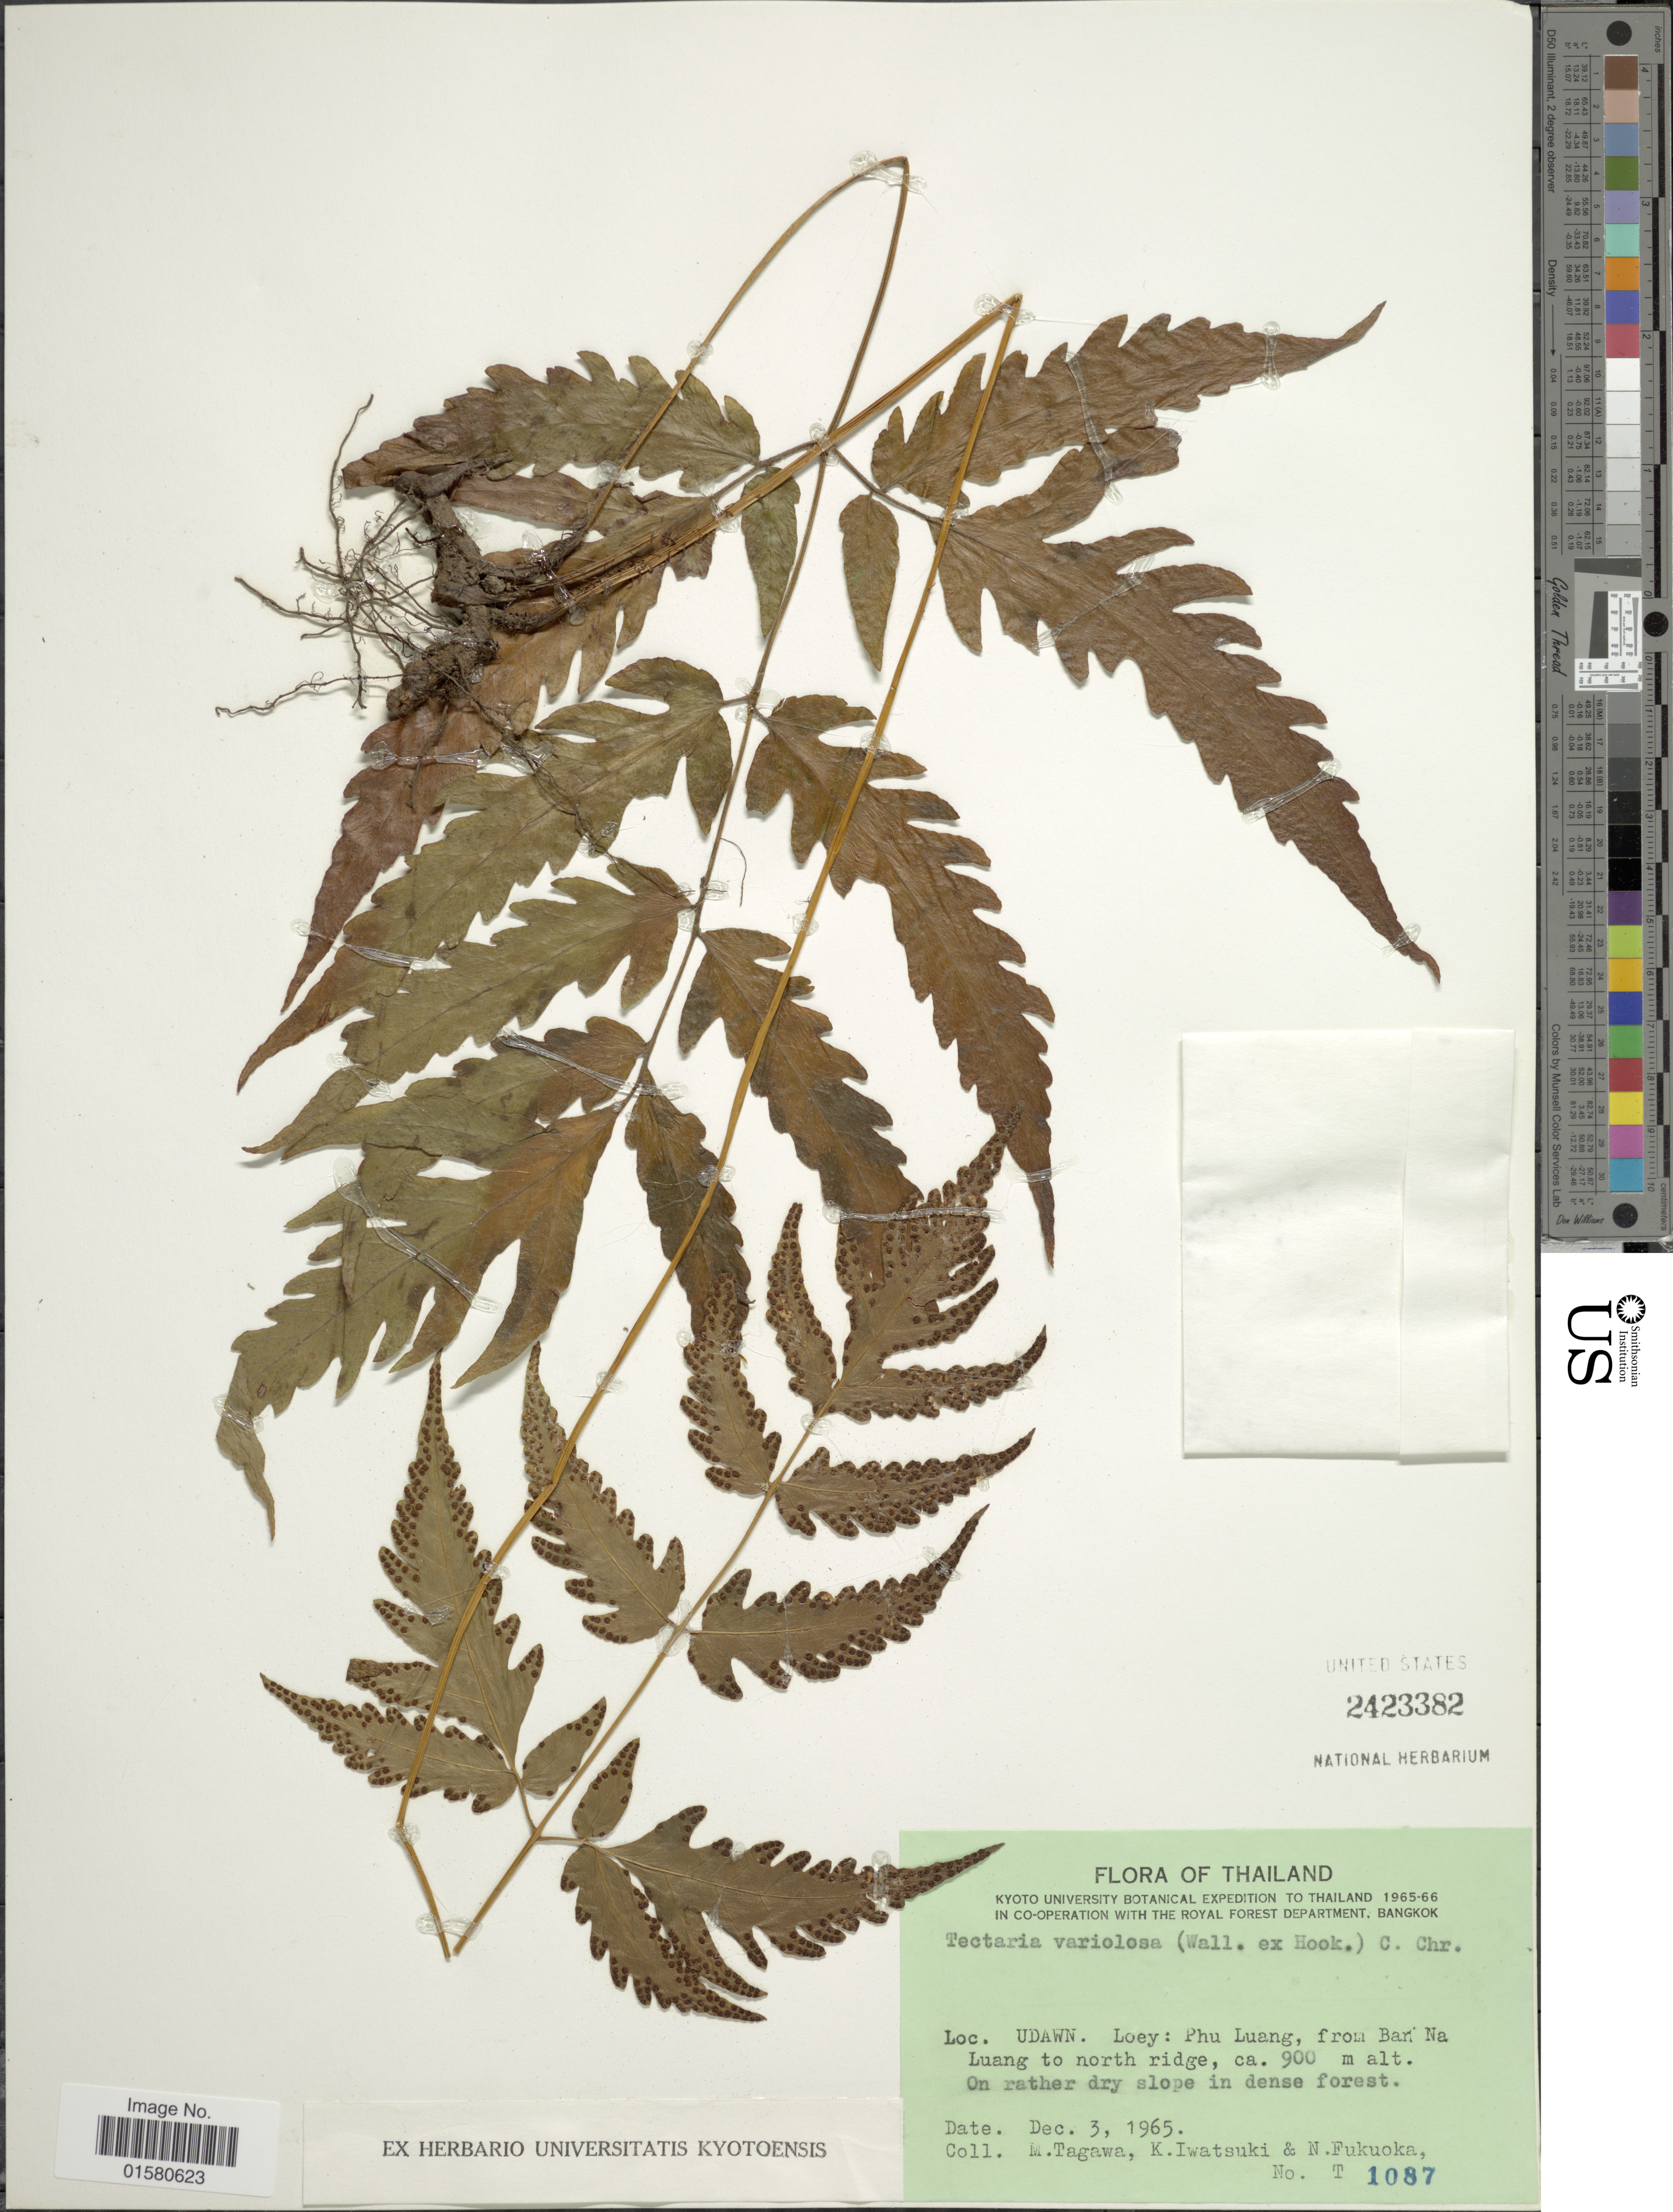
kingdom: Plantae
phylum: Tracheophyta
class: Polypodiopsida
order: Polypodiales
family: Tectariaceae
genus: Tectaria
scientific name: Tectaria variolosa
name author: (Wall. ex Hook.) C. Chr.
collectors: M. Tagawa, K. Iwatsuki & N. Fukuoka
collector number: T 1087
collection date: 1965-12-03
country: Thailand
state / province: Loei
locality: Udawn: Loey: Phu Luang, from Barina Luang to north ridge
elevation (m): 900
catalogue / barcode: US 2423382